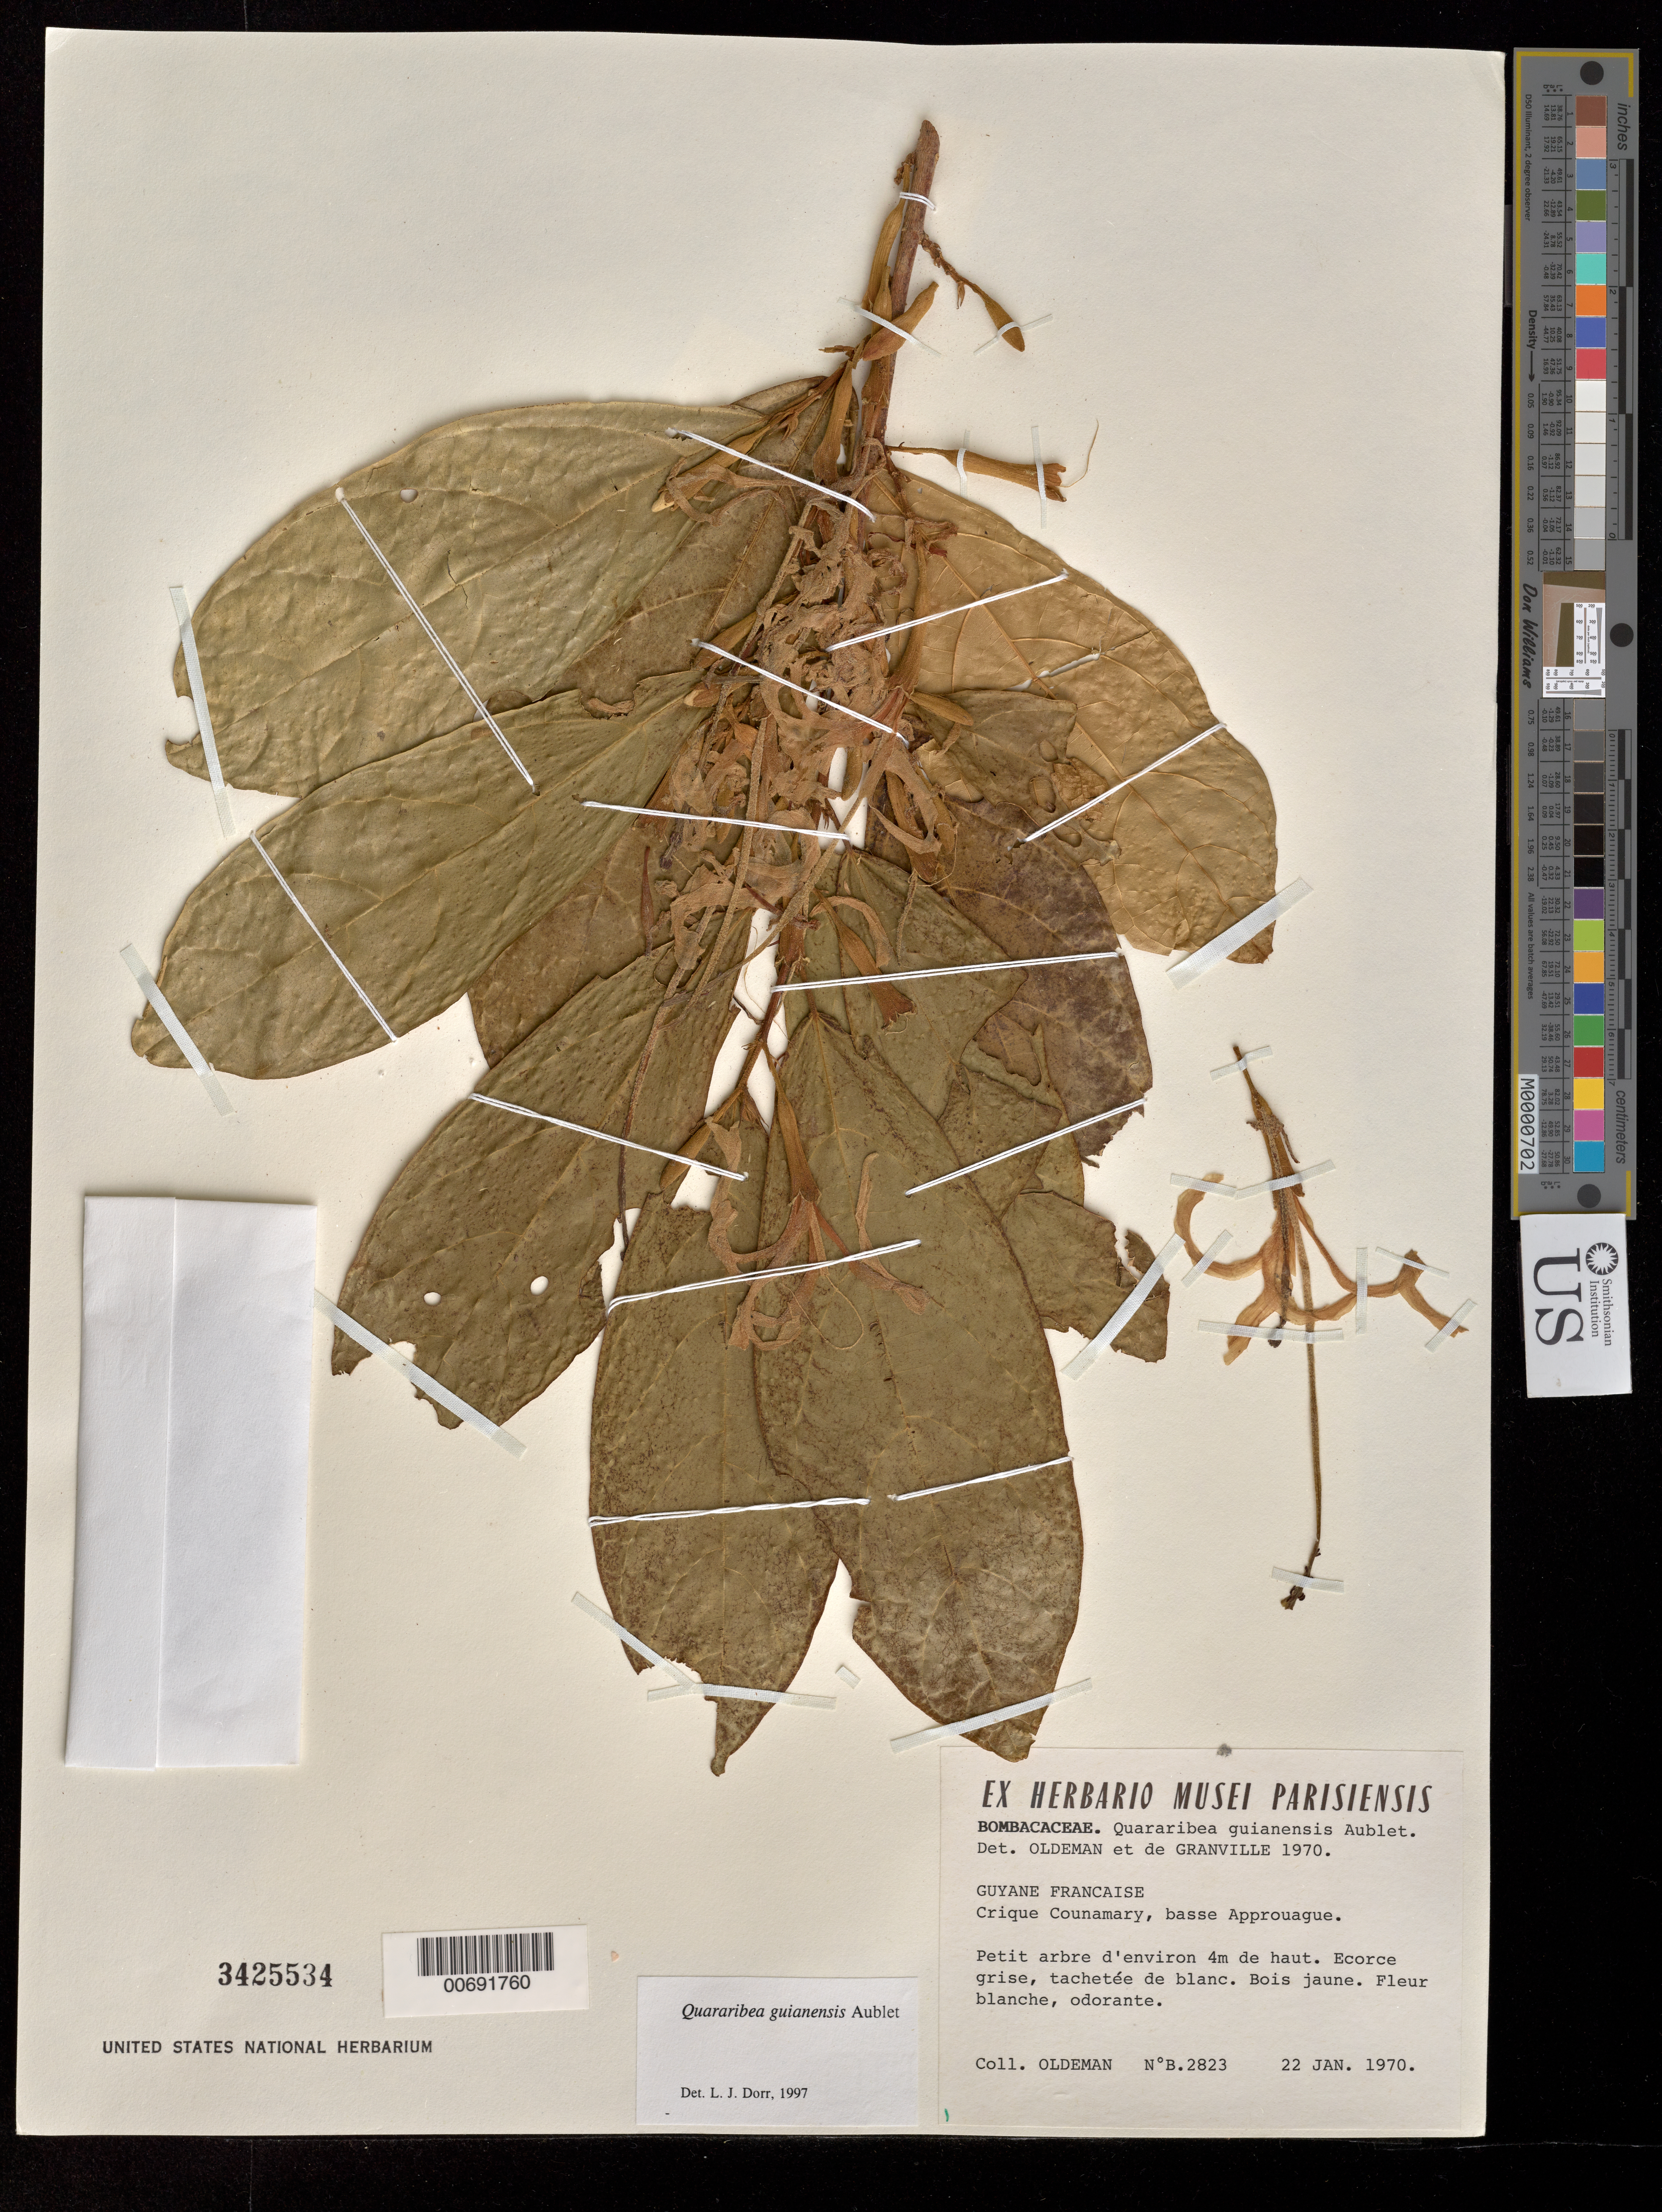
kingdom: Plantae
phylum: Tracheophyta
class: Magnoliopsida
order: Malvales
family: Malvaceae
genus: Quararibea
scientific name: Quararibea guianensis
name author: Aubl.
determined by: Dorr, L. J., (BOT), Smithsonian Institution - National Museum of Natural History (UNITED STATES)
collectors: R. Oldeman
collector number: B 2823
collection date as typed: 22-Jan-70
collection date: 1970-01-22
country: French Guiana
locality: Crique Counamary, basse Approuague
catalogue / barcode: US 3425534